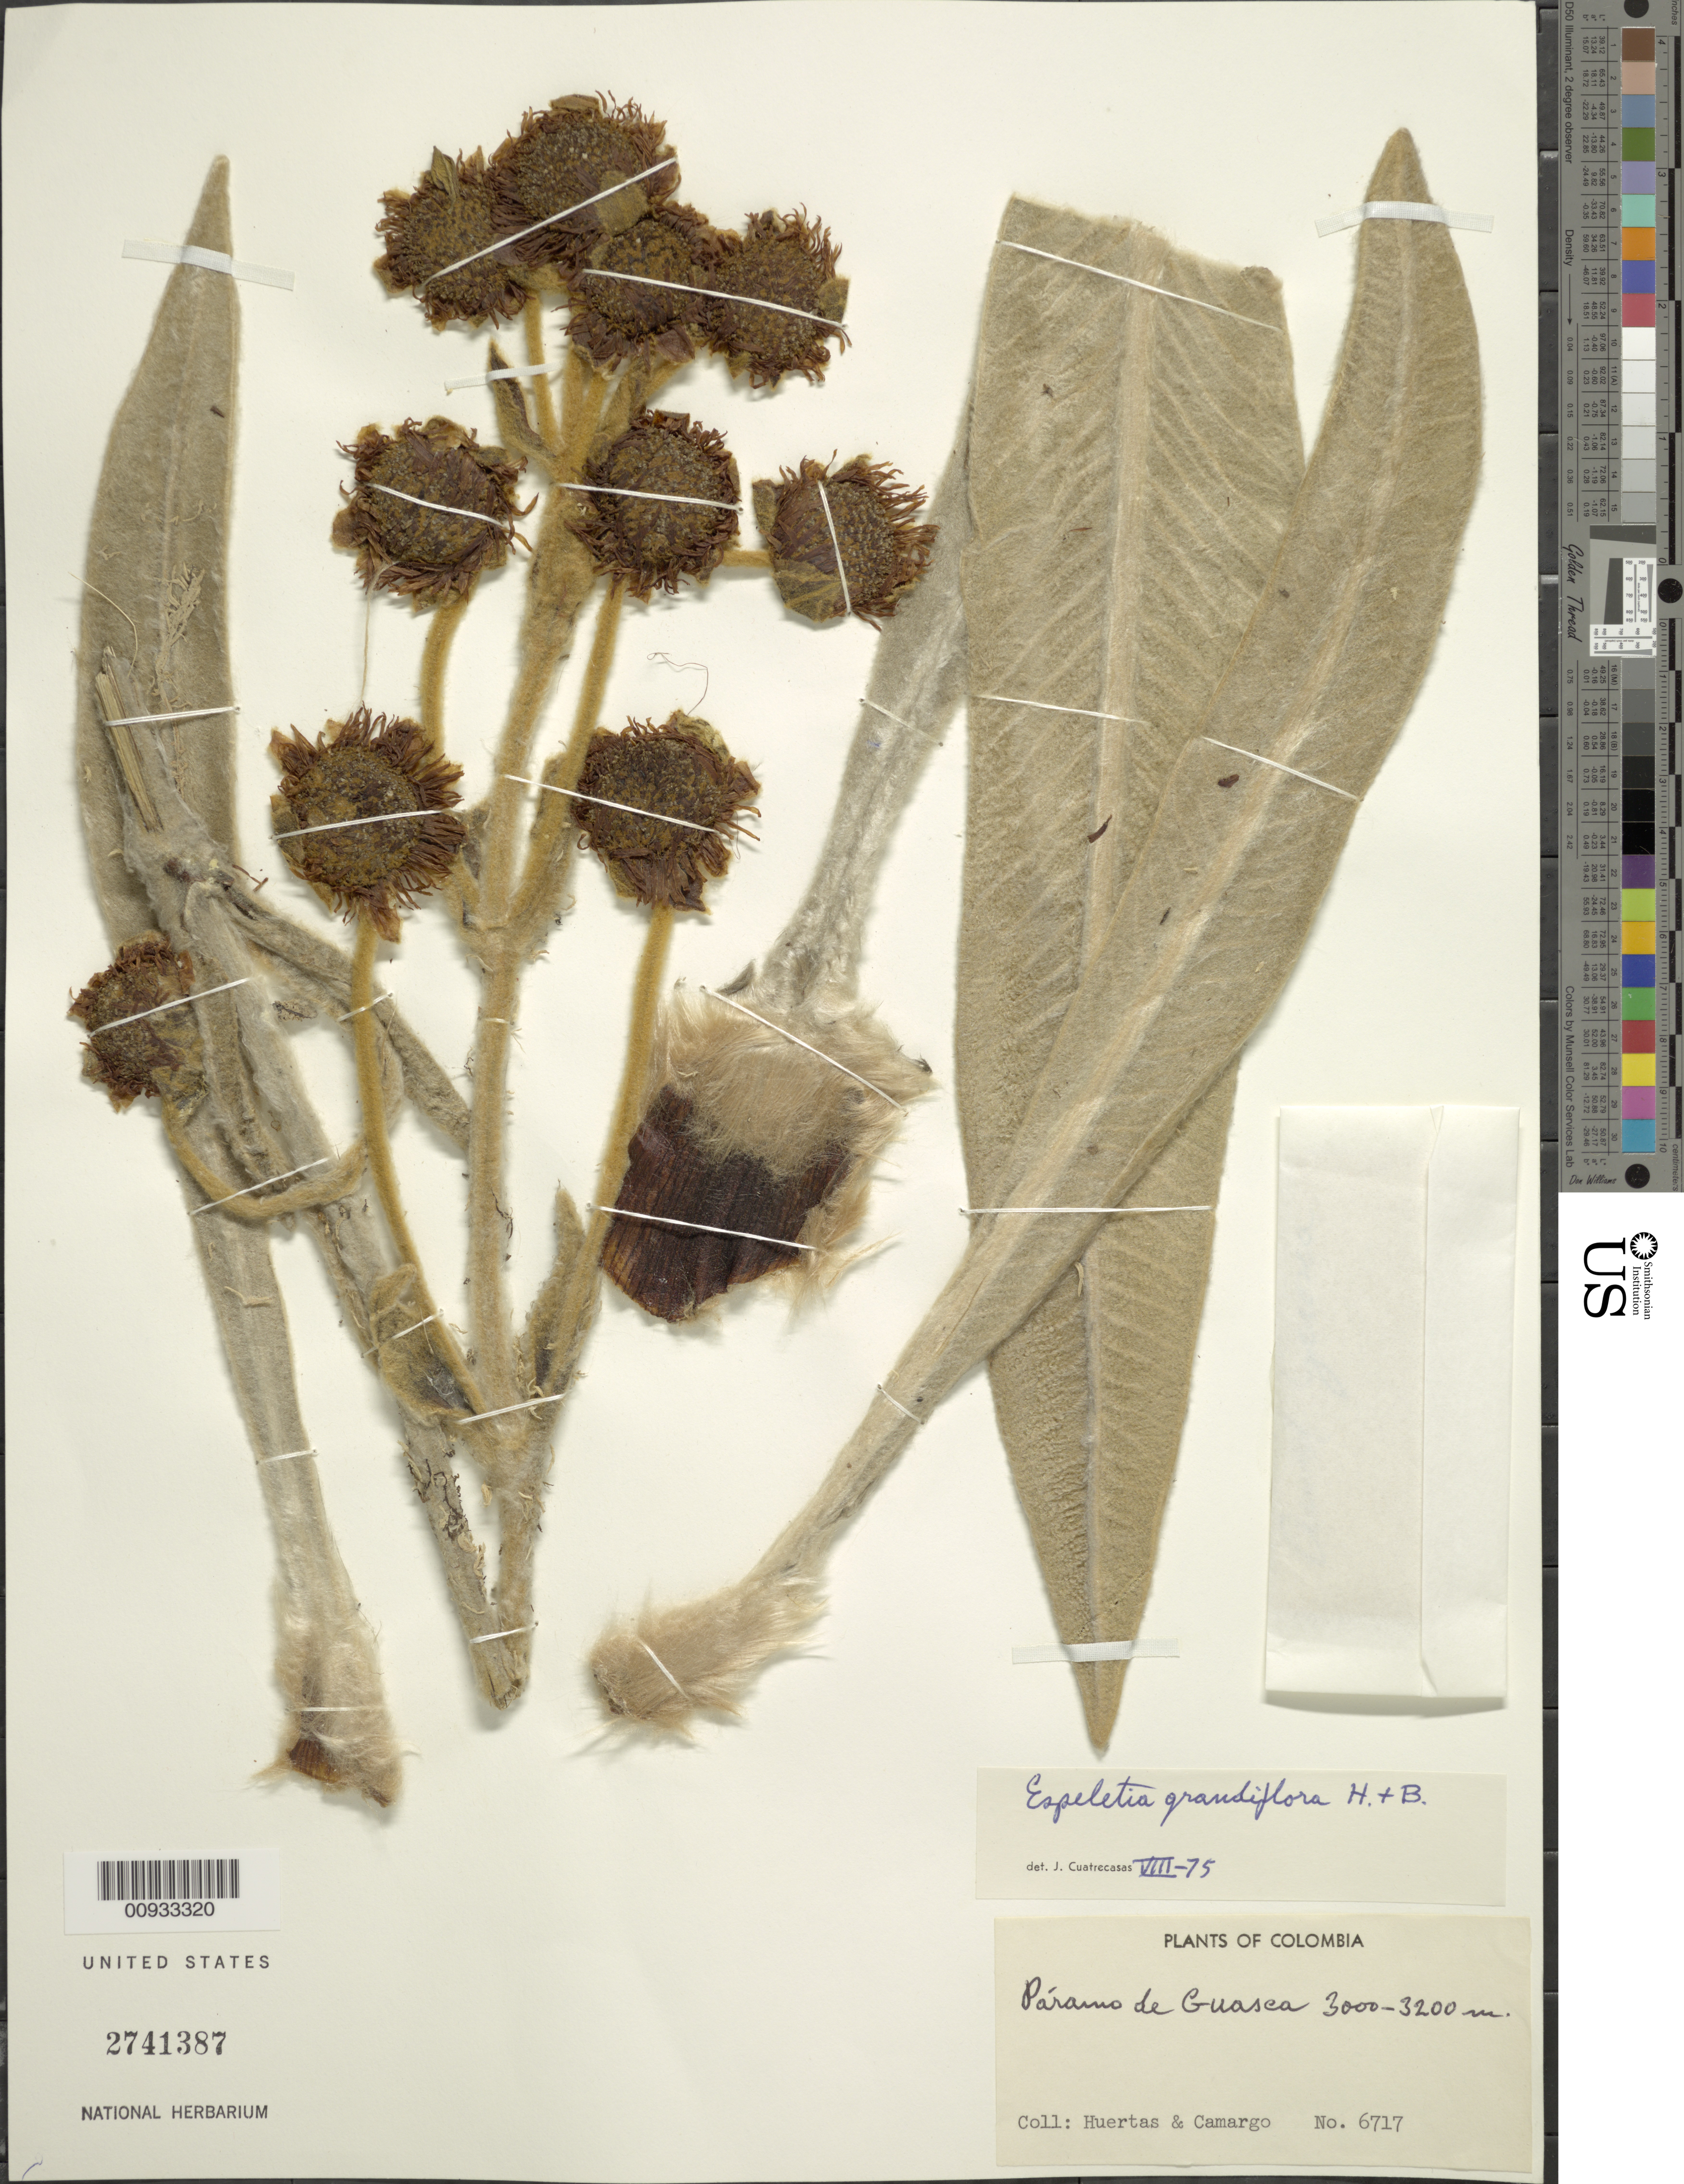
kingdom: Plantae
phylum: Tracheophyta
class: Magnoliopsida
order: Asterales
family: Asteraceae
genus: Espeletia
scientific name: Espeletia grandiflora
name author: Humb. & Bonpl.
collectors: Huertas & -. Camargo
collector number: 6717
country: Colombia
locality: Paramo de Guasca.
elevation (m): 3000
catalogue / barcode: US 2741387